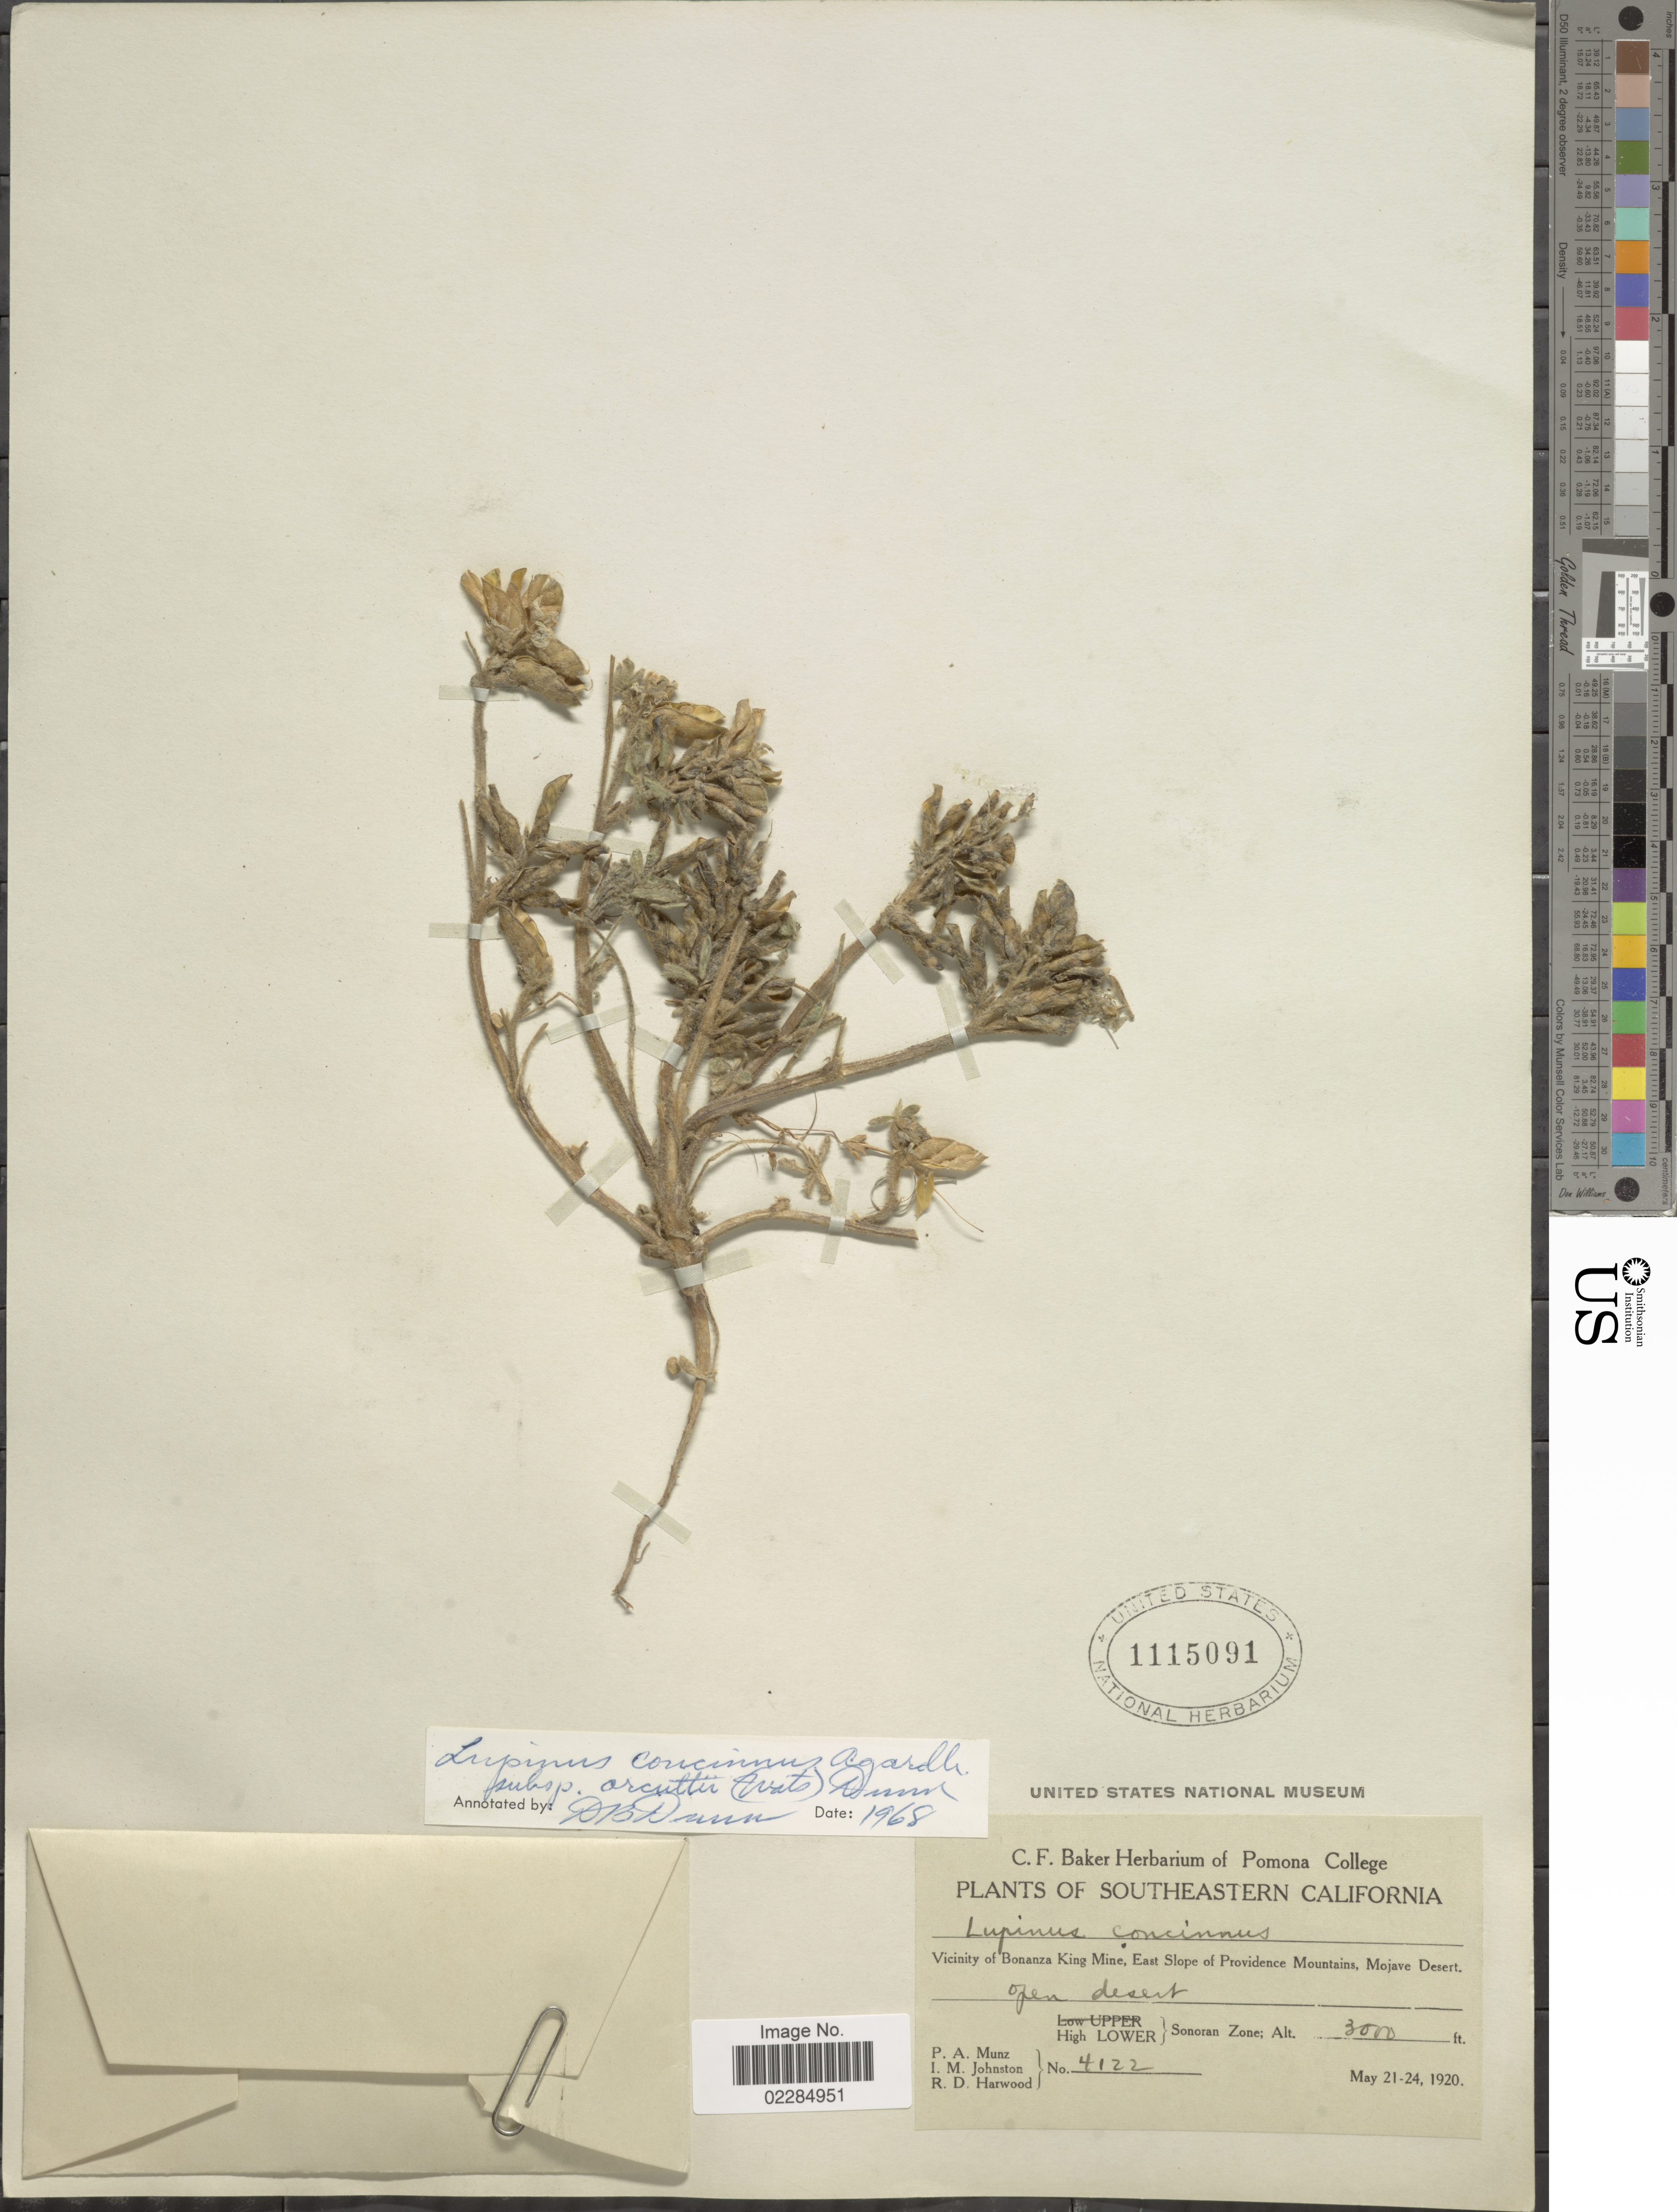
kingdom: Plantae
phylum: Tracheophyta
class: Magnoliopsida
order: Fabales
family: Fabaceae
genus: Lupinus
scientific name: Lupinus concinnus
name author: J. Agardh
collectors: P. A. Munz, I.M. Johnston & R. Harwood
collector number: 4122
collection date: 1920-05-21/1920-05-24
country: United States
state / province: California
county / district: San Bernardino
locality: Southeastern California. Vicinity of Bonanza King Mine, East Slope of Providence Mountains, Mojave Desert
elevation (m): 914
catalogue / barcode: US 1115091